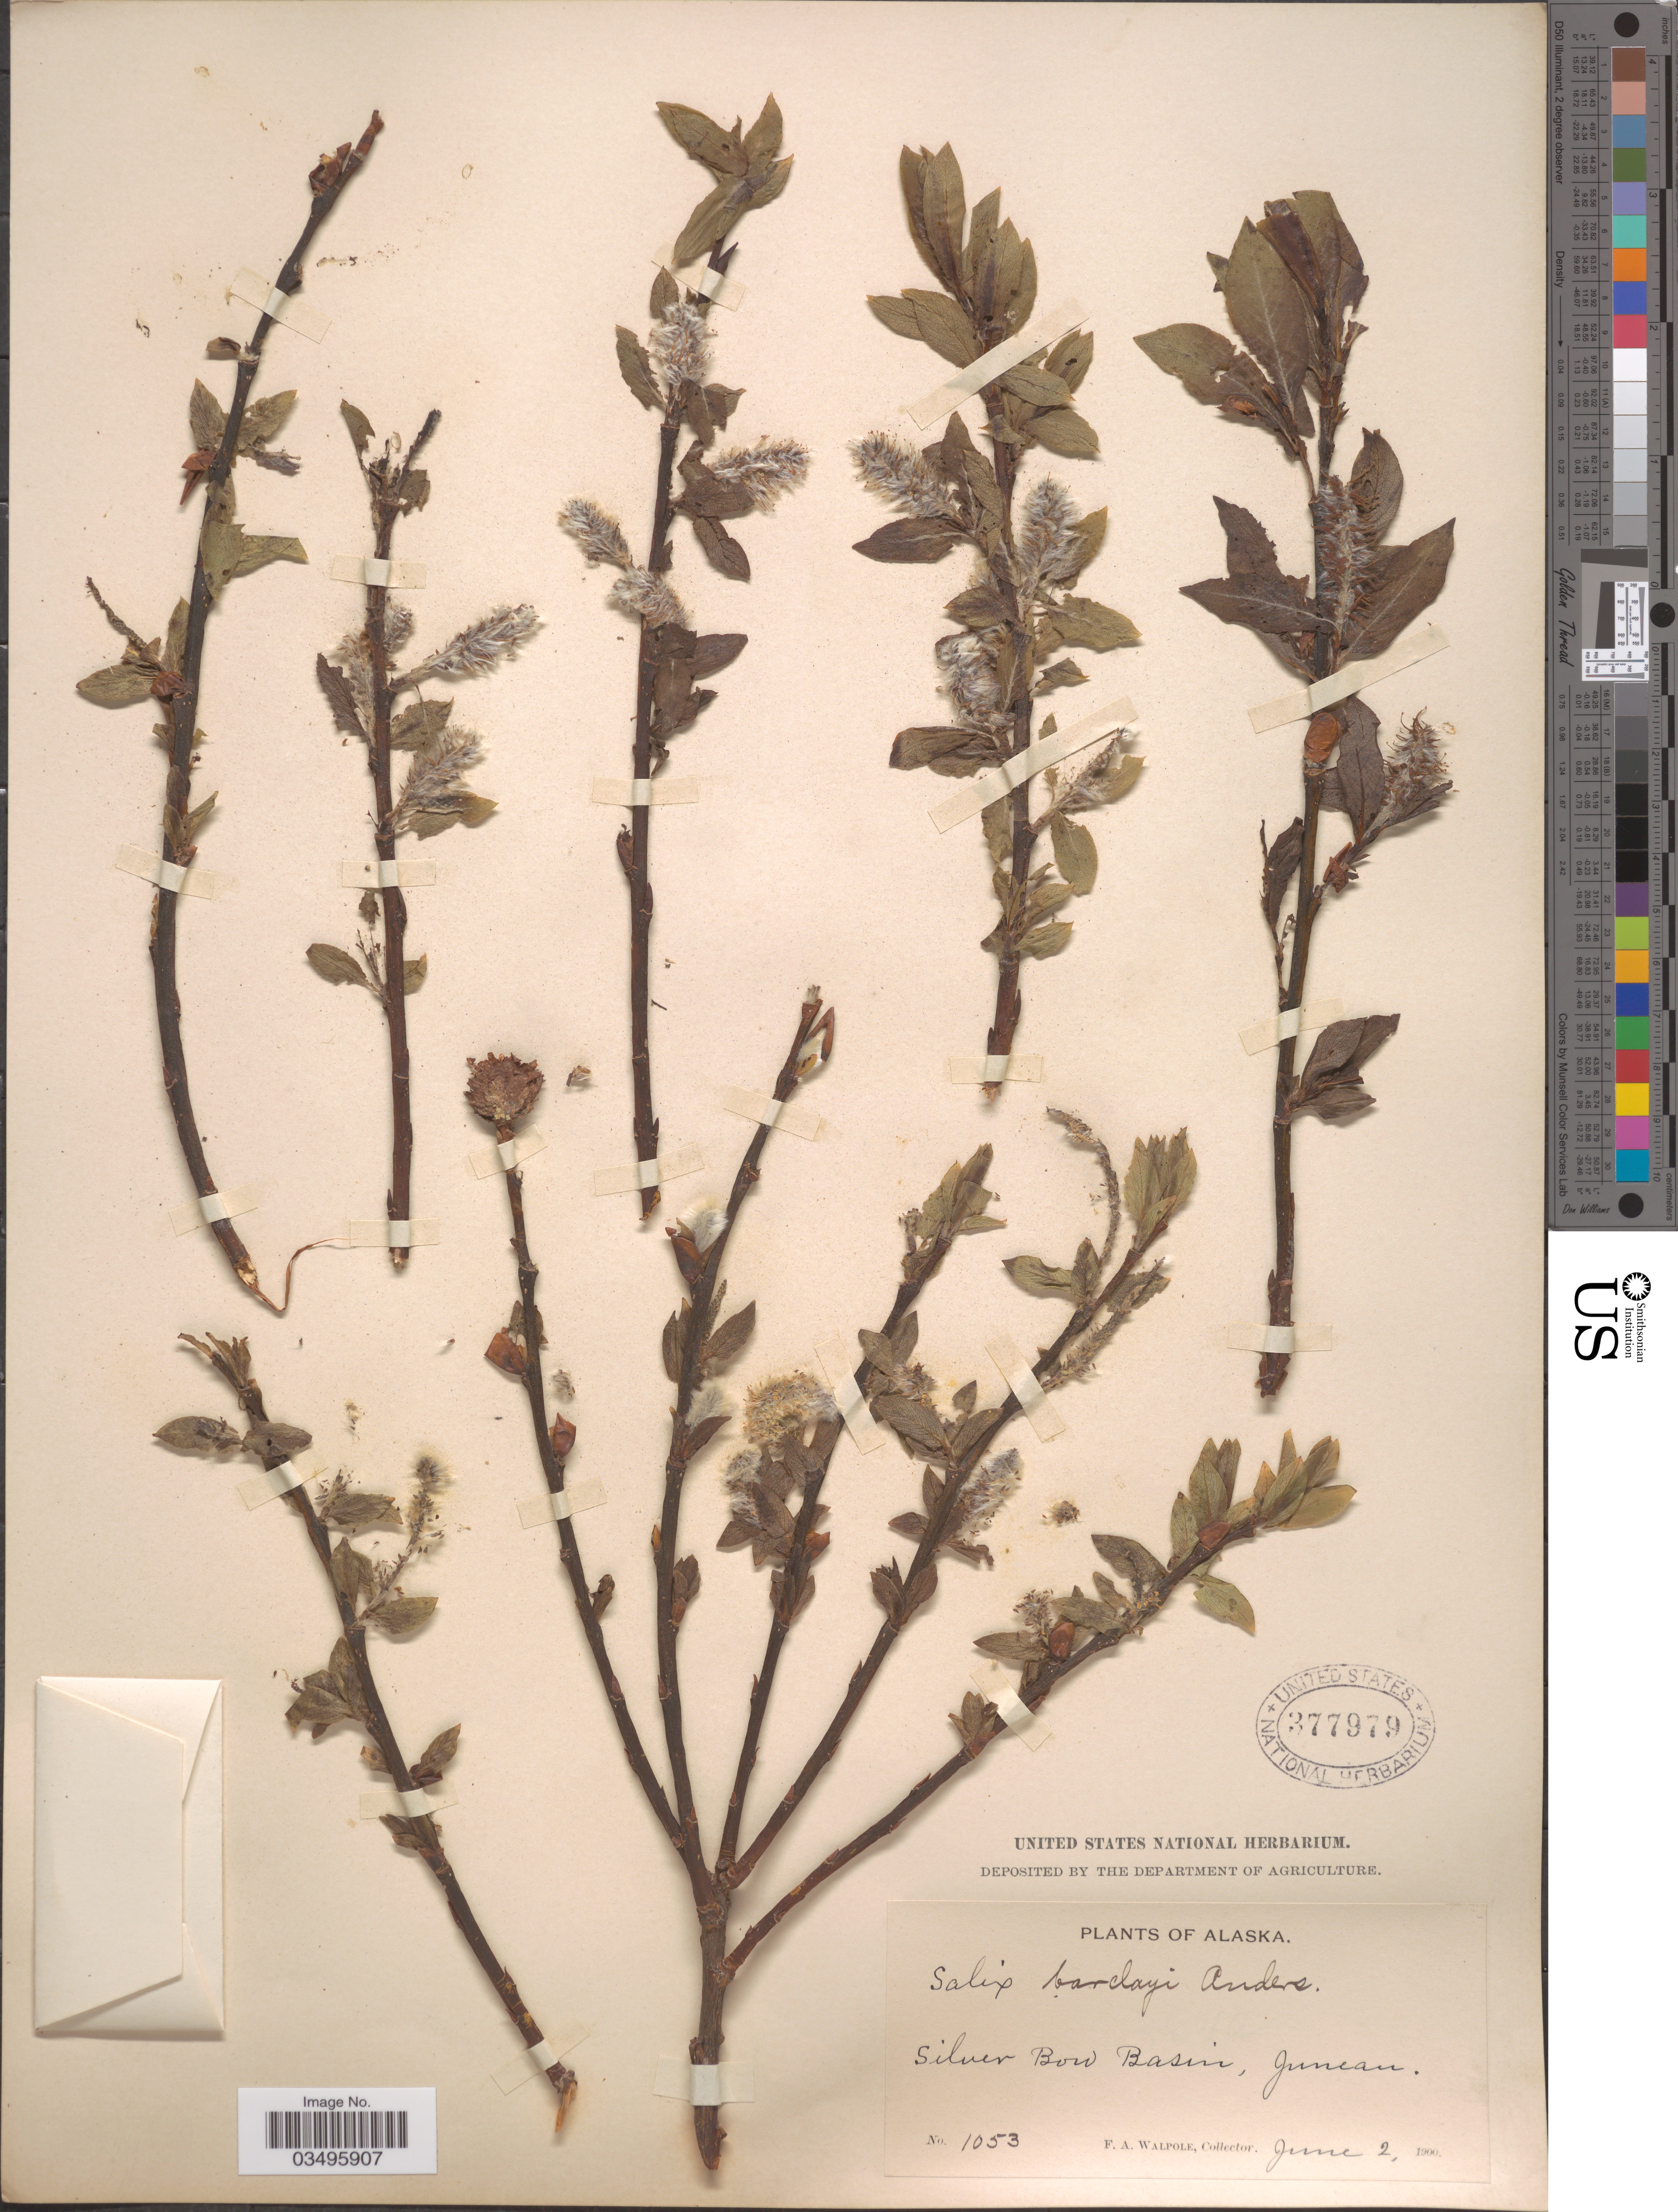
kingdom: Plantae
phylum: Tracheophyta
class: Magnoliopsida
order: Malpighiales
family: Salicaceae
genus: Salix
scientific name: Salix barclayi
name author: Andersson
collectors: F. Walpole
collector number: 1053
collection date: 1900-06-02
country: United States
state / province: Alaska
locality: Silver Bow Basin, Juneau.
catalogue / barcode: US 377979